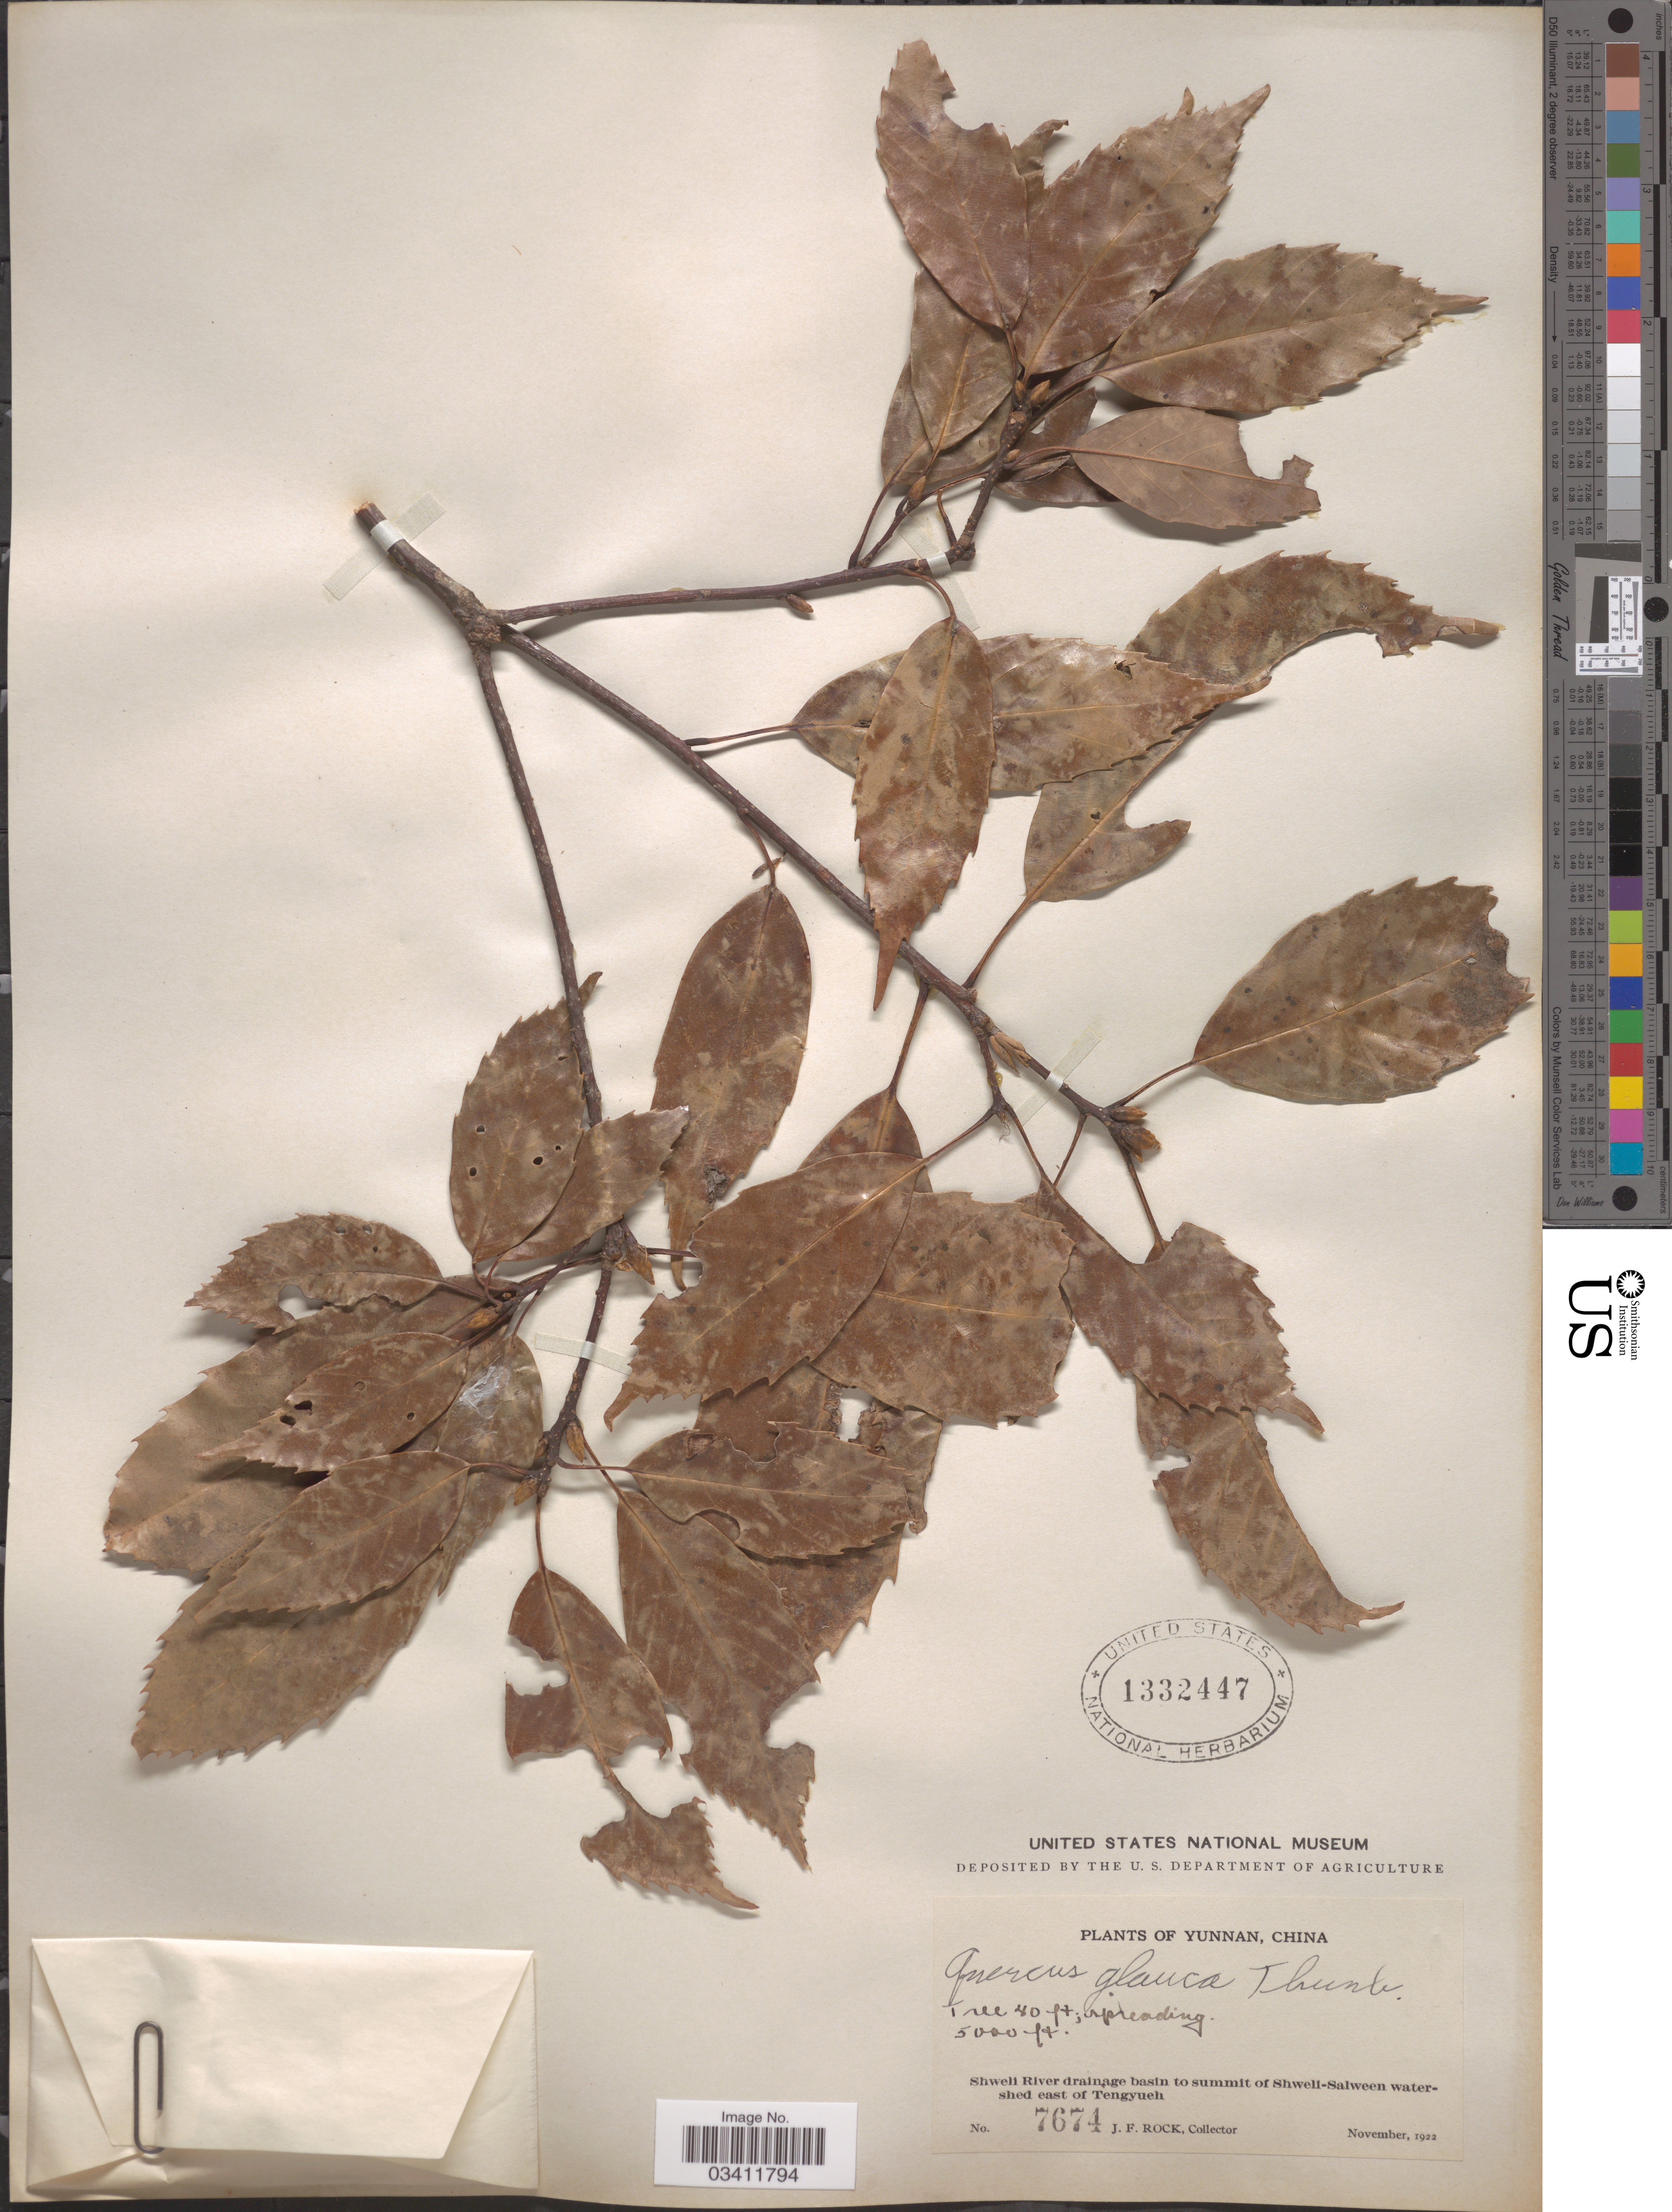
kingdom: Plantae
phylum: Tracheophyta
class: Magnoliopsida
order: Fagales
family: Fagaceae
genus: Quercus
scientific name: Quercus glauca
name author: Thunb.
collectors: J. Rock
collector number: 7674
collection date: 1922-11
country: China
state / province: Yunnan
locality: Shweli River drainage basin to summit of Shweli-Salween watershed east of Tengyueh.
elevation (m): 1524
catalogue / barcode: US 1332447